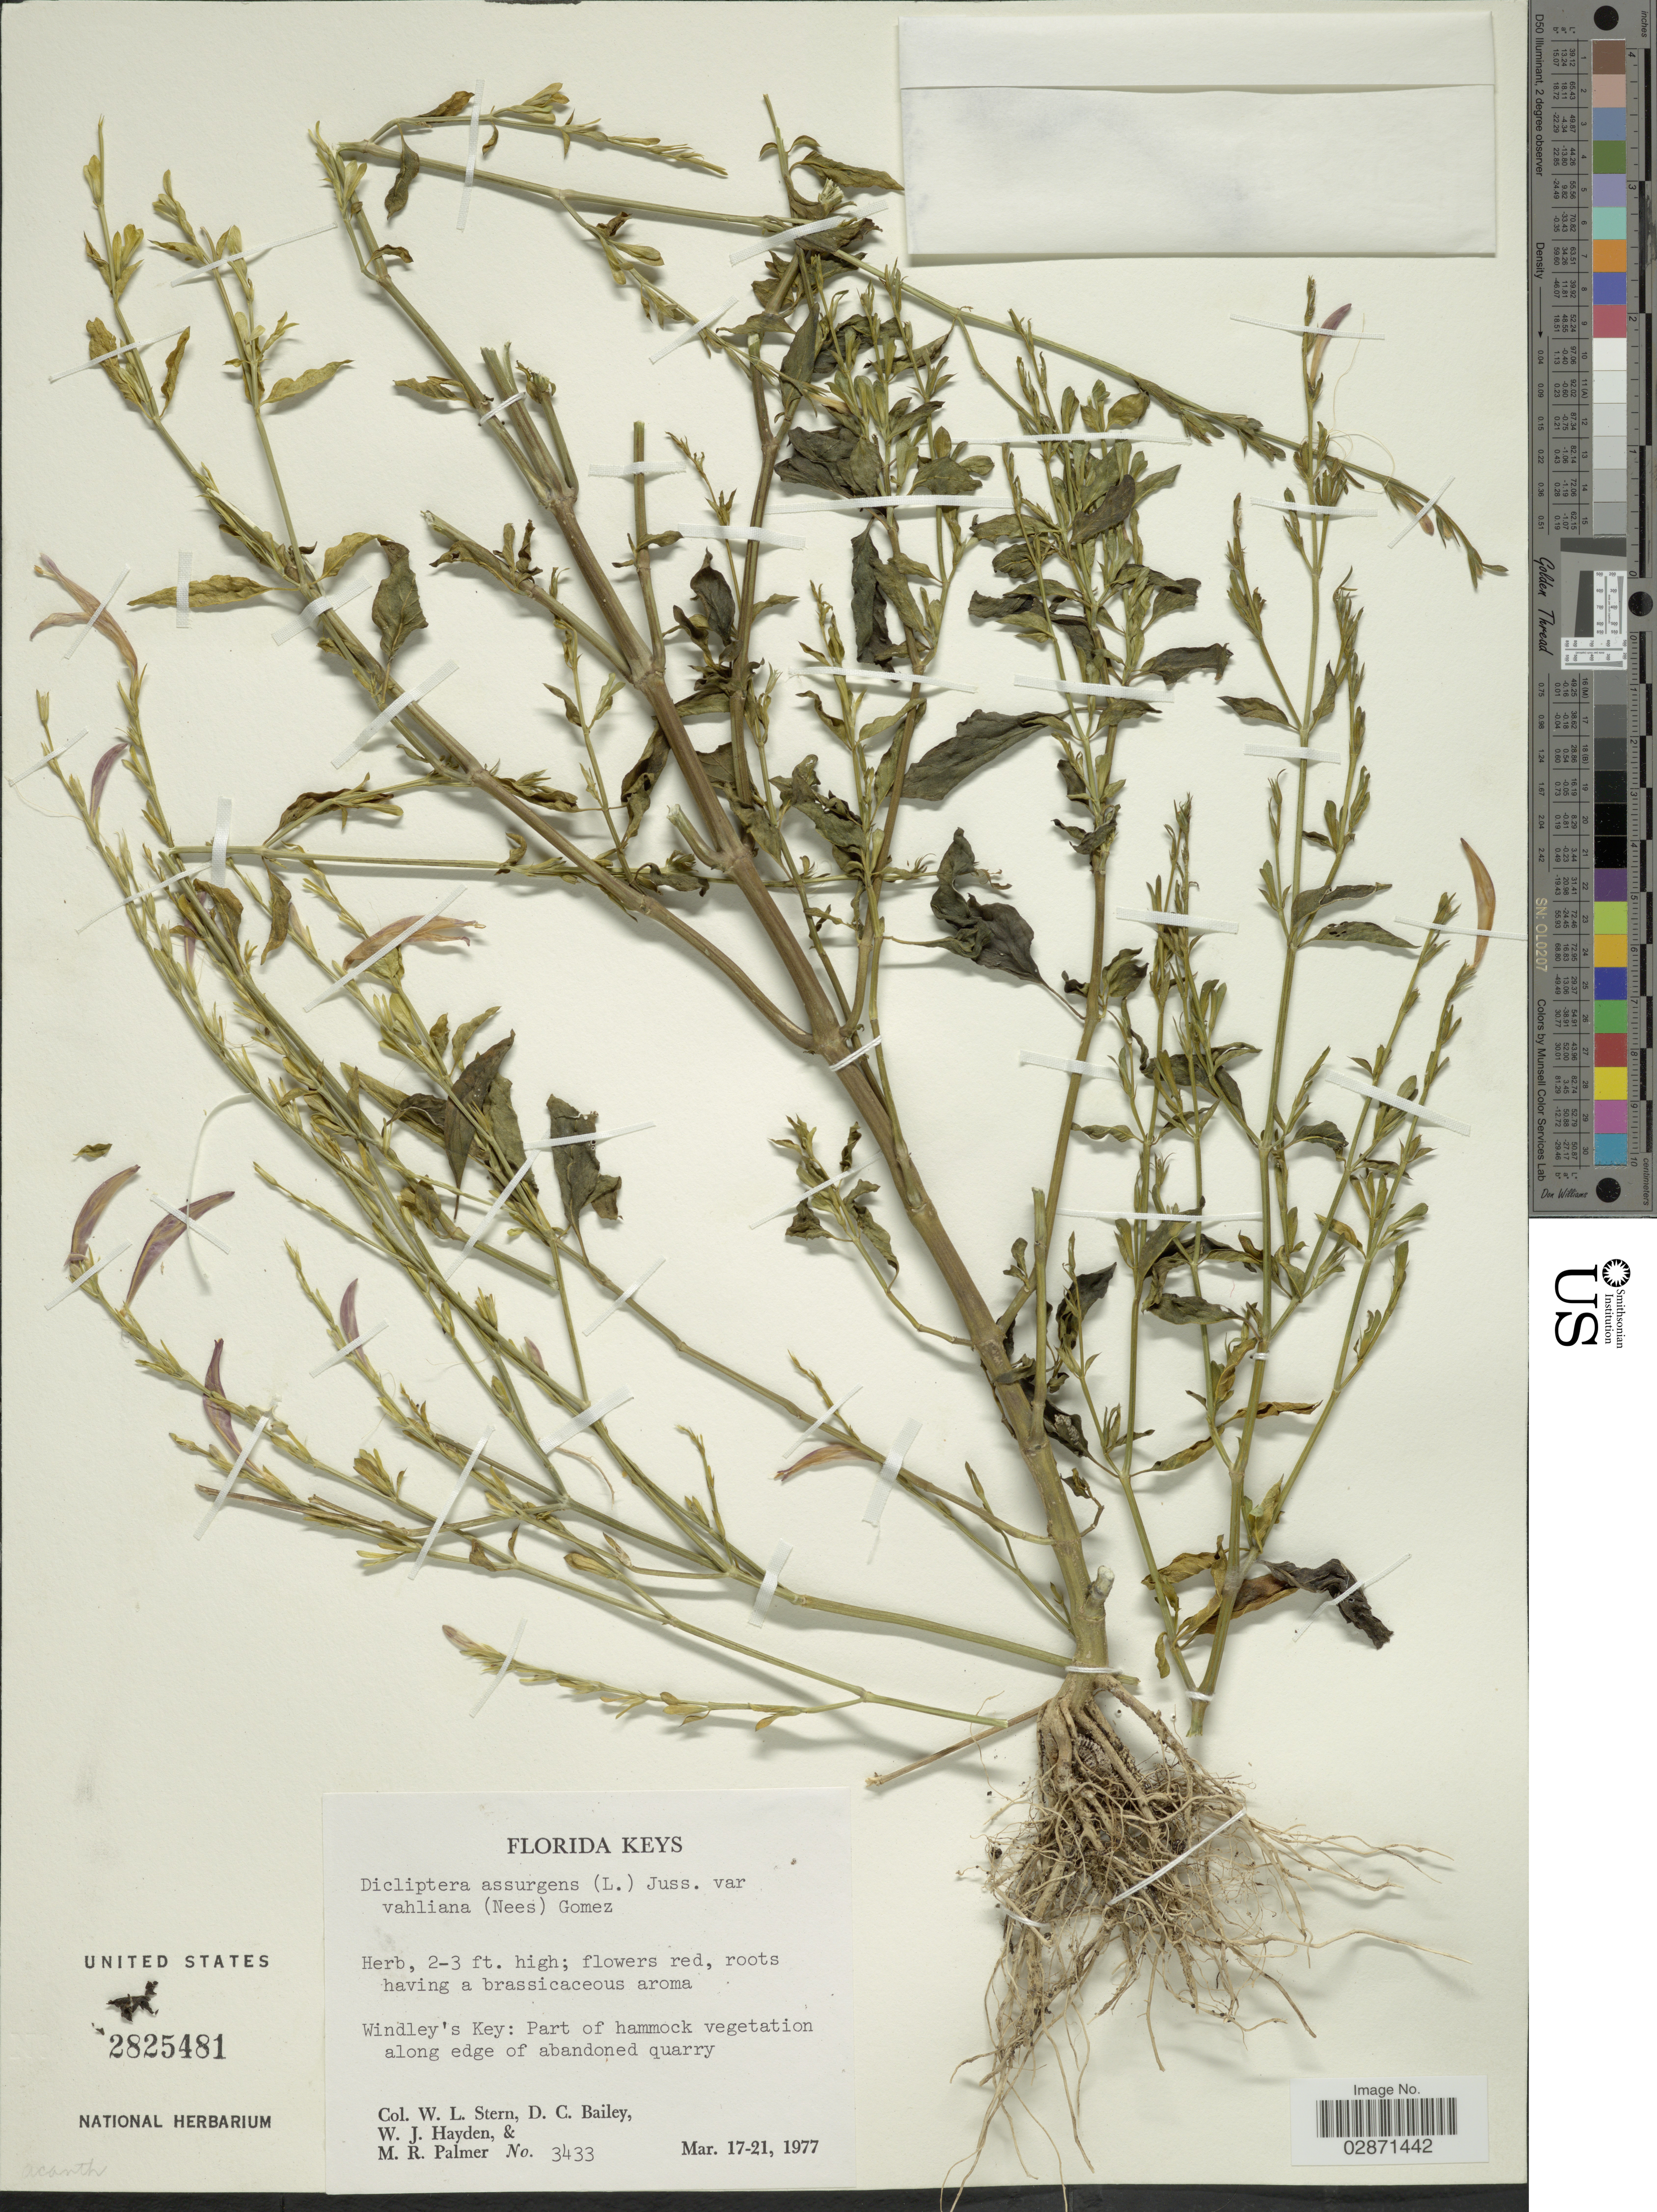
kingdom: Plantae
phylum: Tracheophyta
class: Magnoliopsida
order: Lamiales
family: Acanthaceae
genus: Dicliptera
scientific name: Dicliptera sexangularis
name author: (L.) Juss.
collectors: W. L. Stern, D. C. Bailey, W. Hayden & M. R. Palmer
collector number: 3433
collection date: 1977-03-17/1977-03-21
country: United States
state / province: Florida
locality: Florida Keys. Windley's Key: Part of hammock vegetation along edge of abandoned quarry.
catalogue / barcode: US 2825481